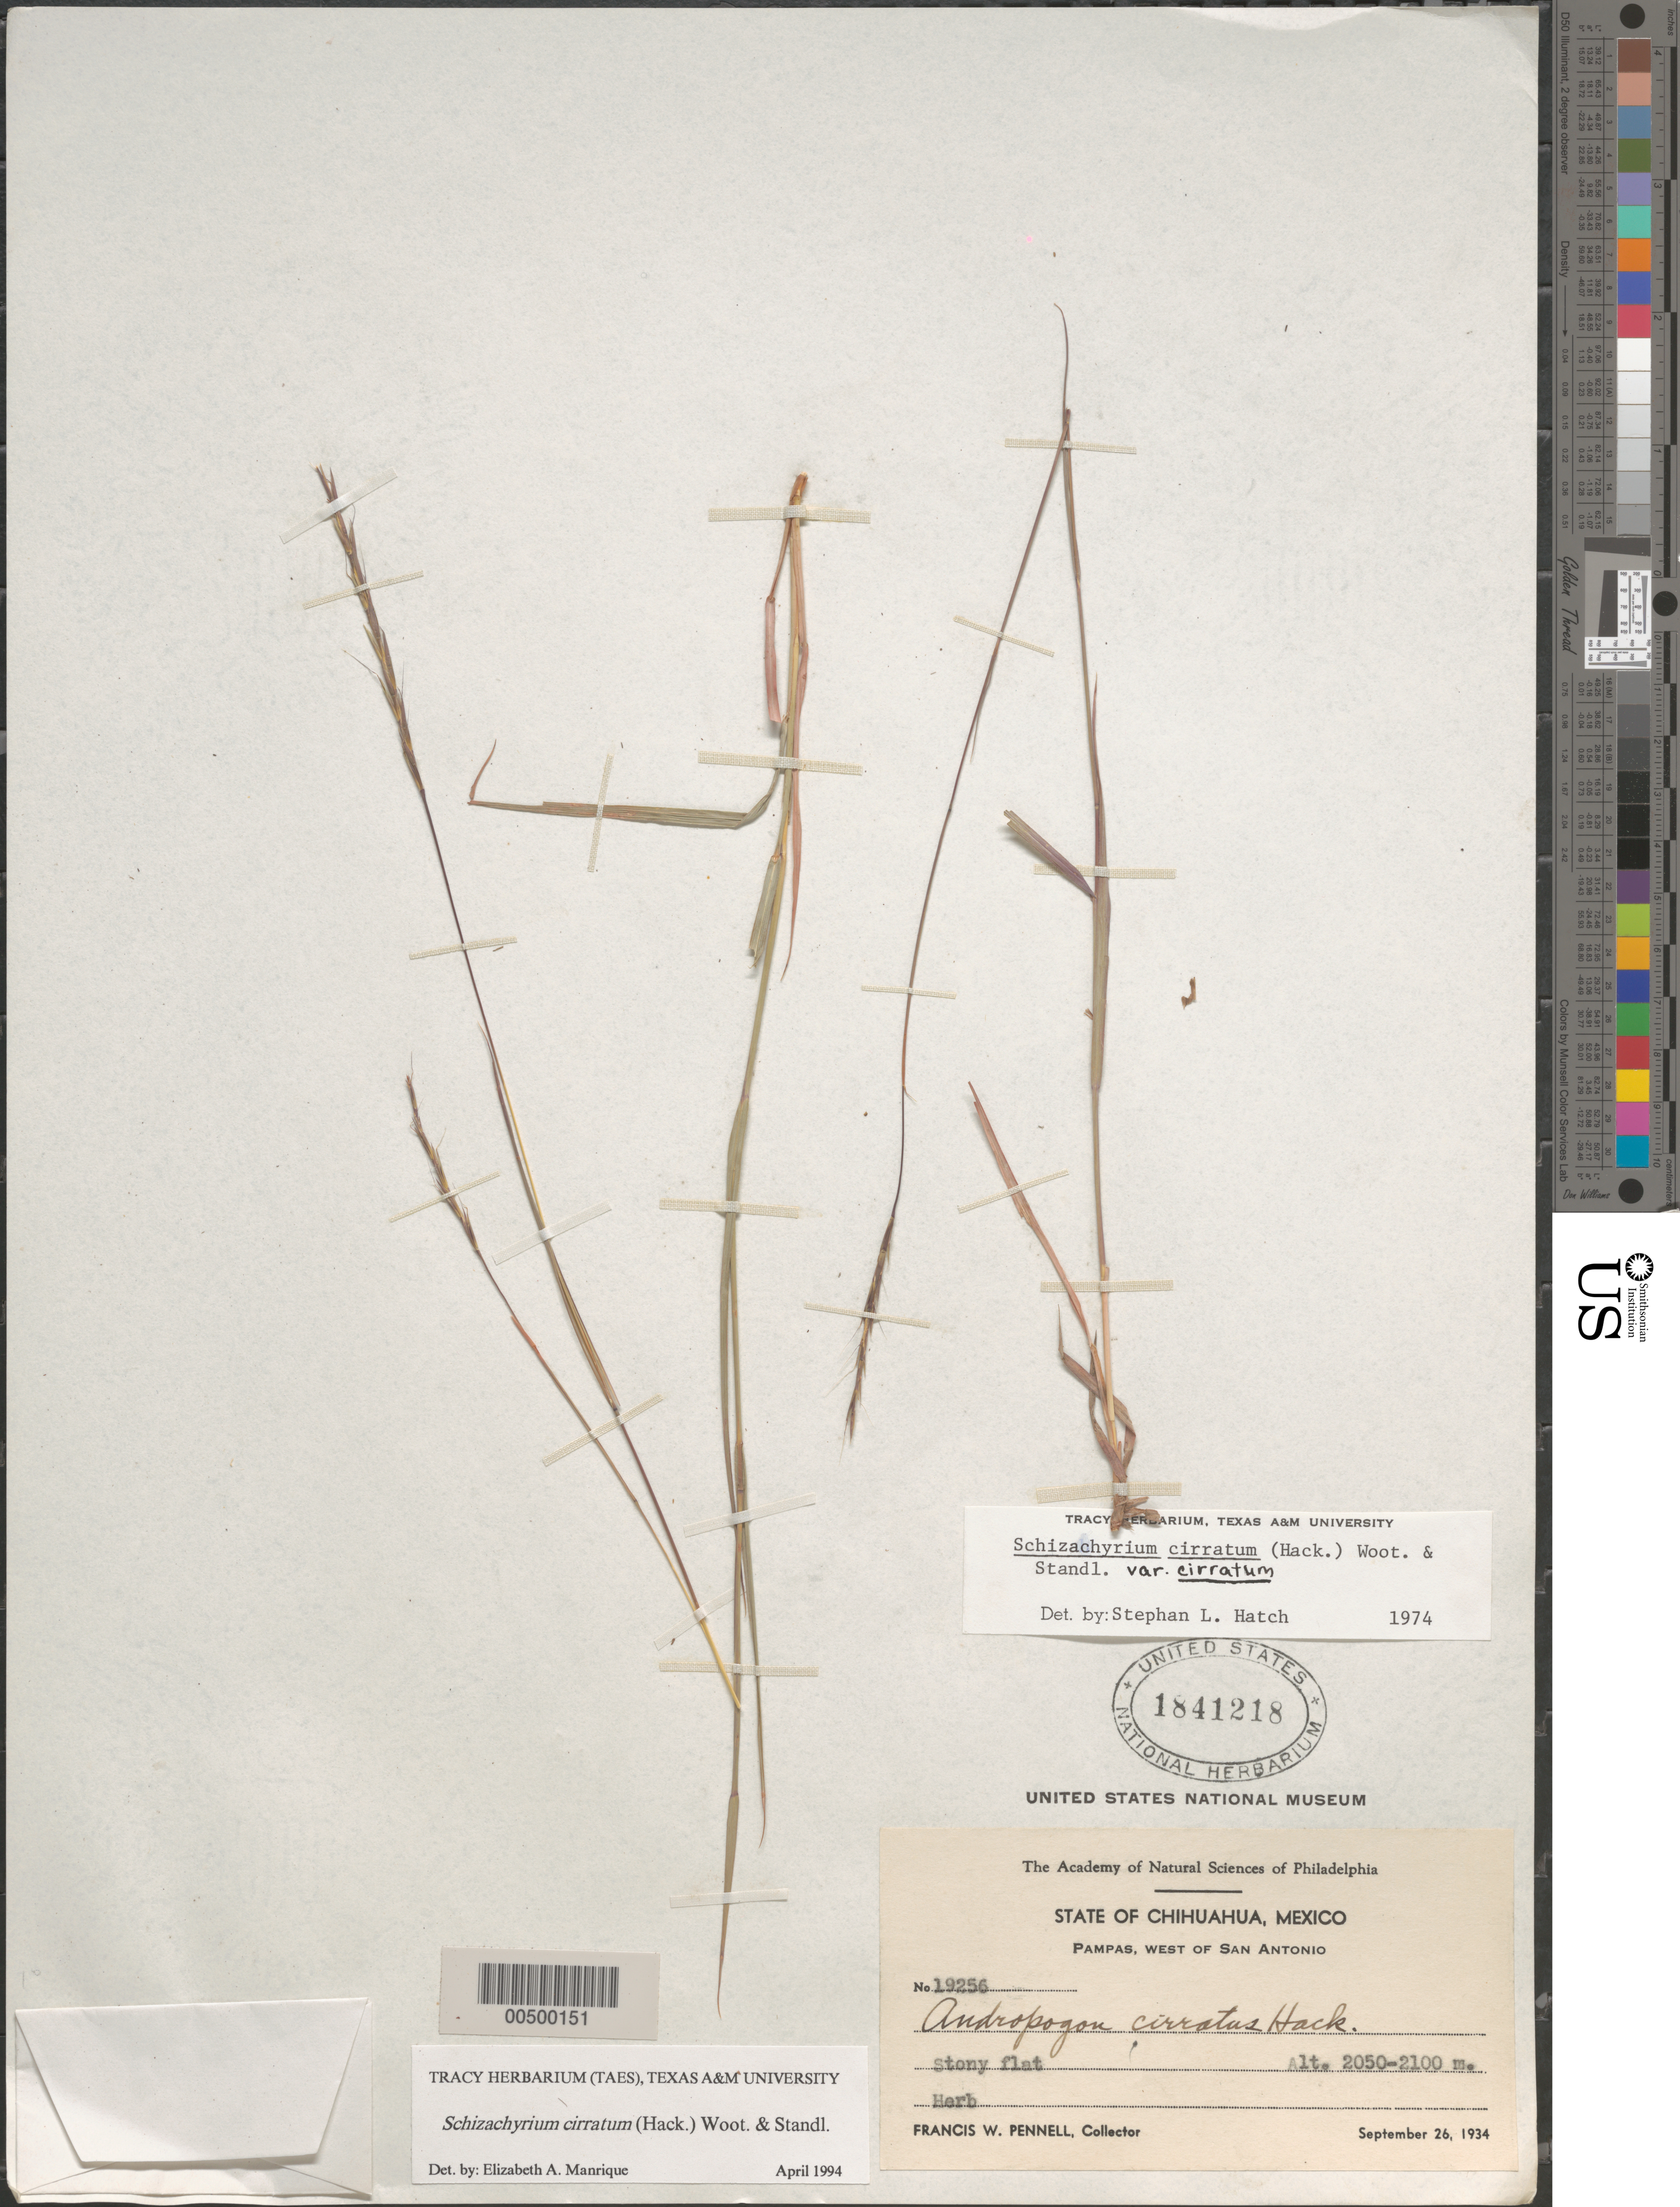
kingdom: Plantae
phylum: Tracheophyta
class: Liliopsida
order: Poales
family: Poaceae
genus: Schizachyrium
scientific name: Schizachyrium cirratum var. cirratum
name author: (Hack.) Wooton & Standl.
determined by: Manrique, E. A.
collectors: F. W. Pennell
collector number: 19256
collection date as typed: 26 Sep 1934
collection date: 1934-09-26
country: Mexico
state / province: Chihuahua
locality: Pampas, W of San Antonio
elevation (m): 2050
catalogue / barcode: US 1841218